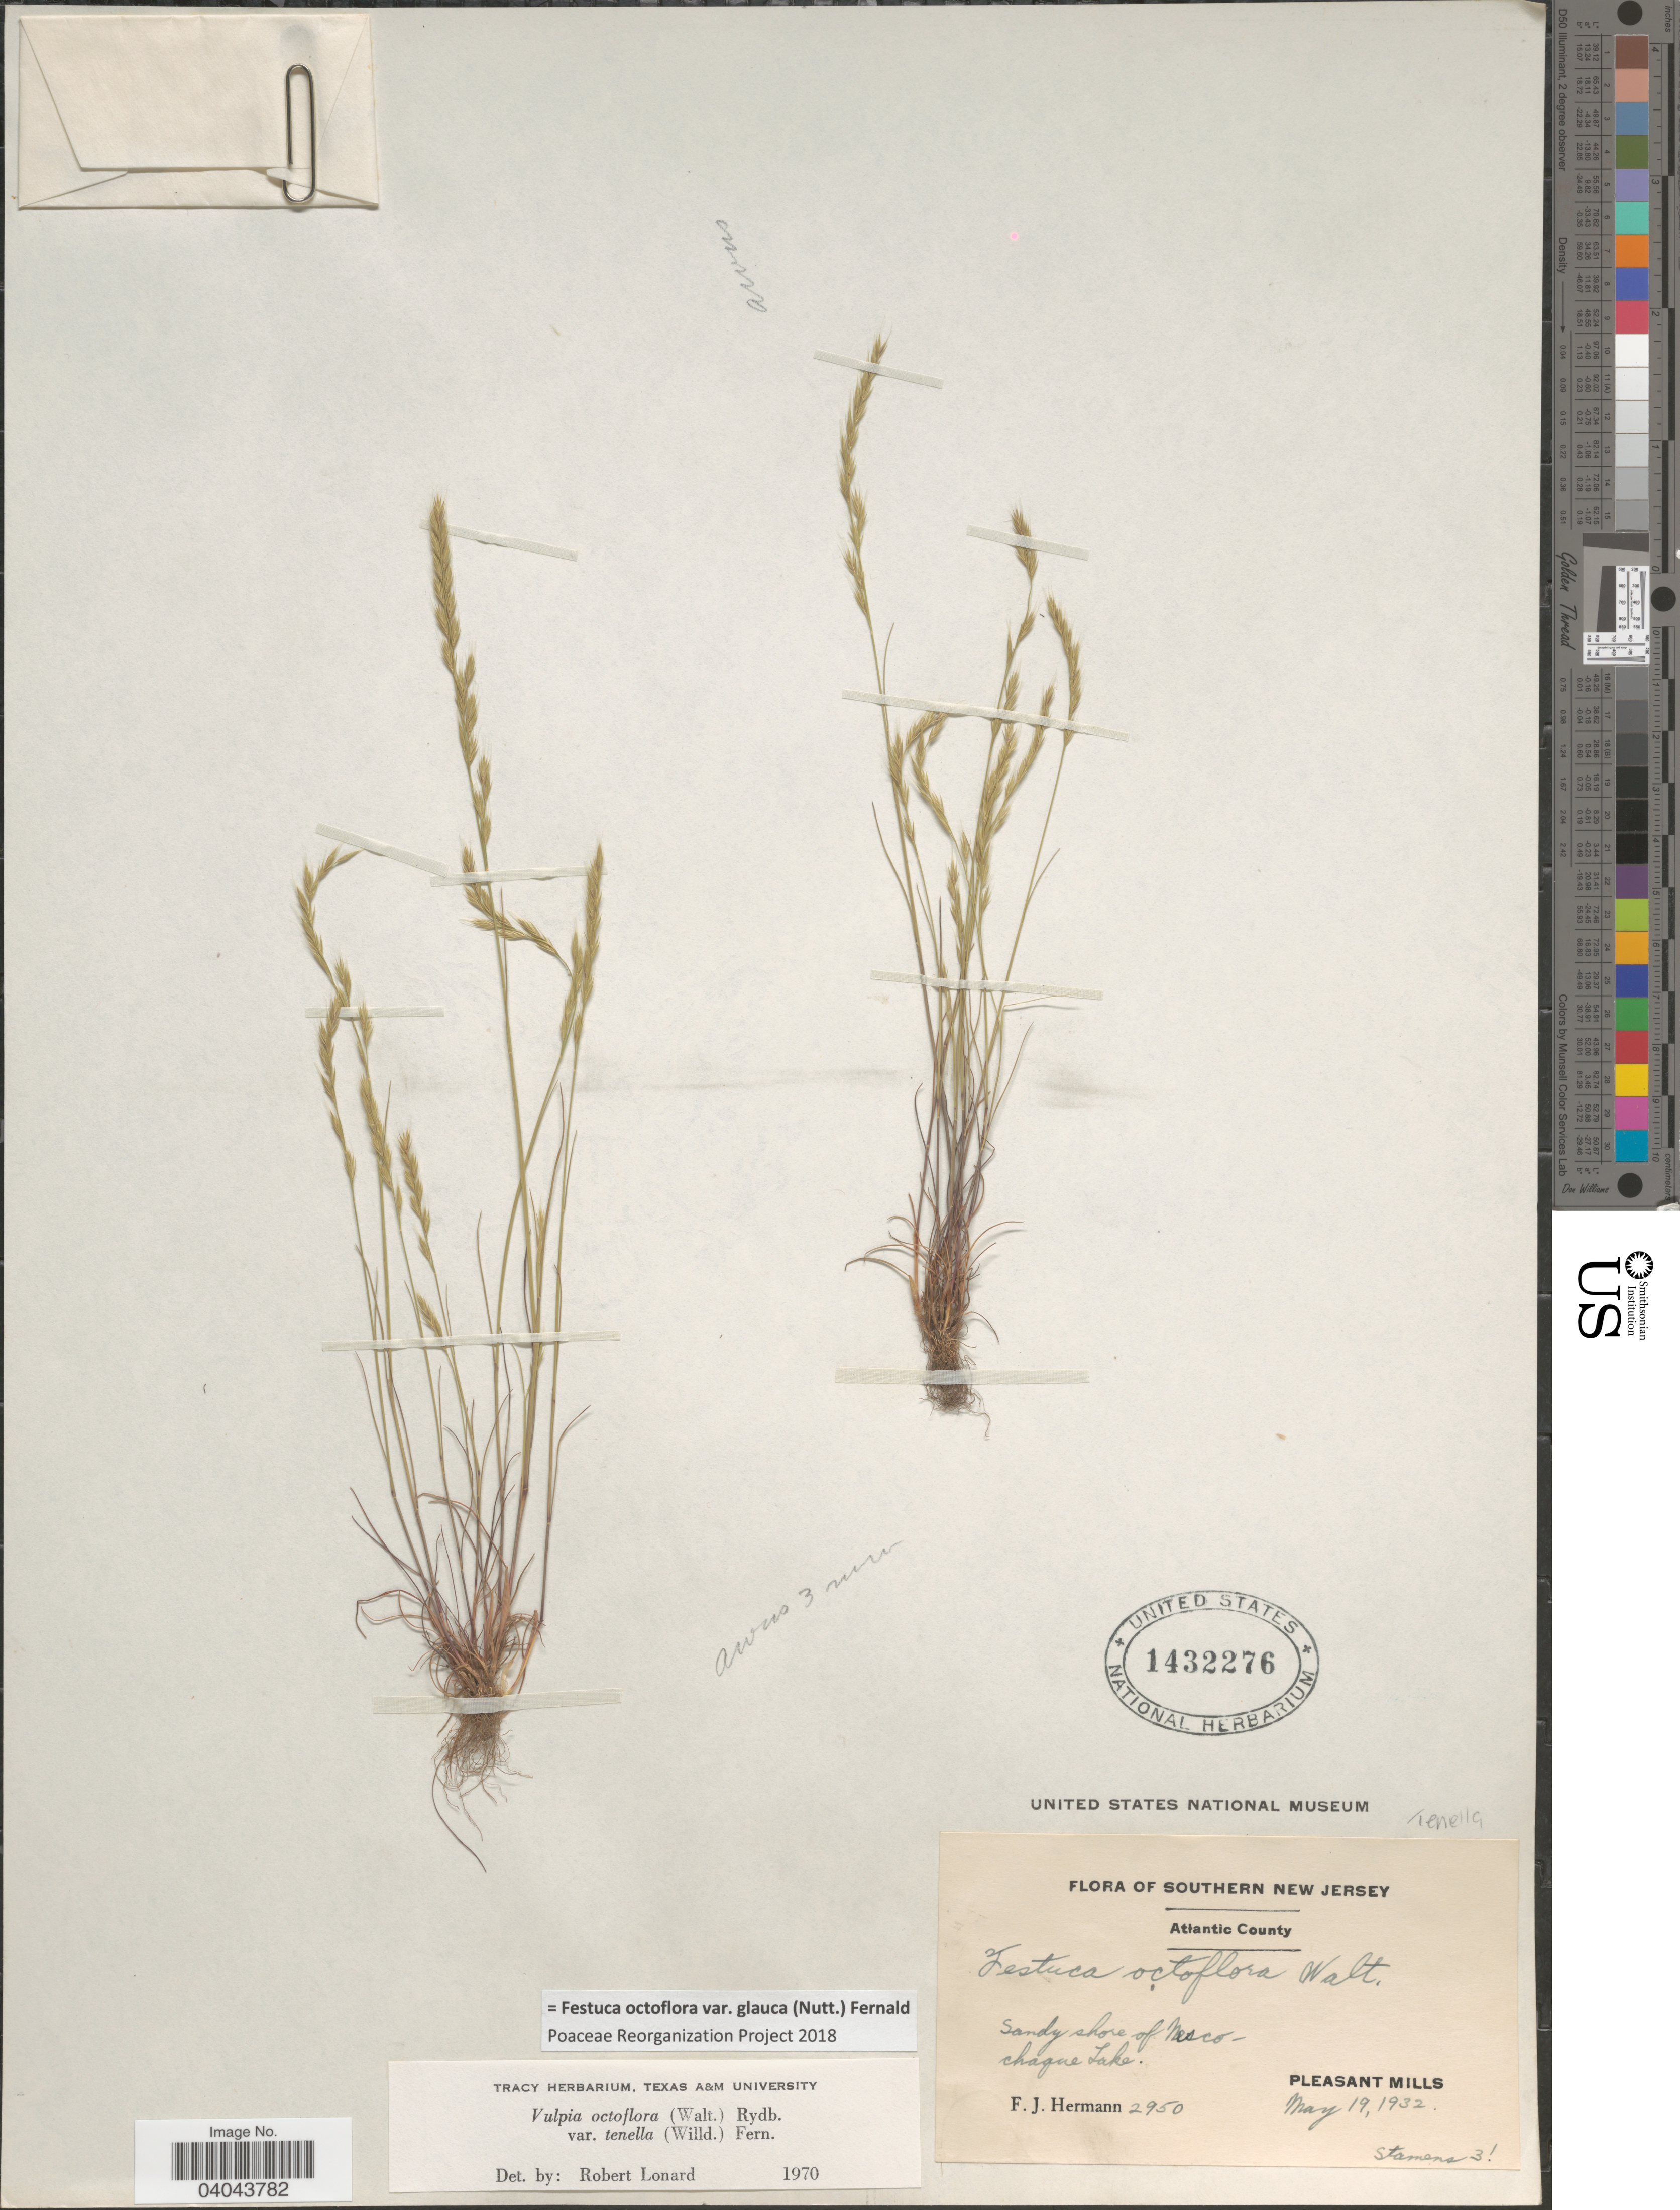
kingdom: Plantae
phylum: Tracheophyta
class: Liliopsida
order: Poales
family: Poaceae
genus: Festuca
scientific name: Festuca octoflora var. glauca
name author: (Nutt.) Fernald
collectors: F. J. Hermann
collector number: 2950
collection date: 1932-05-19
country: United States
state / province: New Jersey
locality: Southern New Jersey. Atlantic County. Shore of Nescochague Lake. Pleasant Mills.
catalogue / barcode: US 1432276